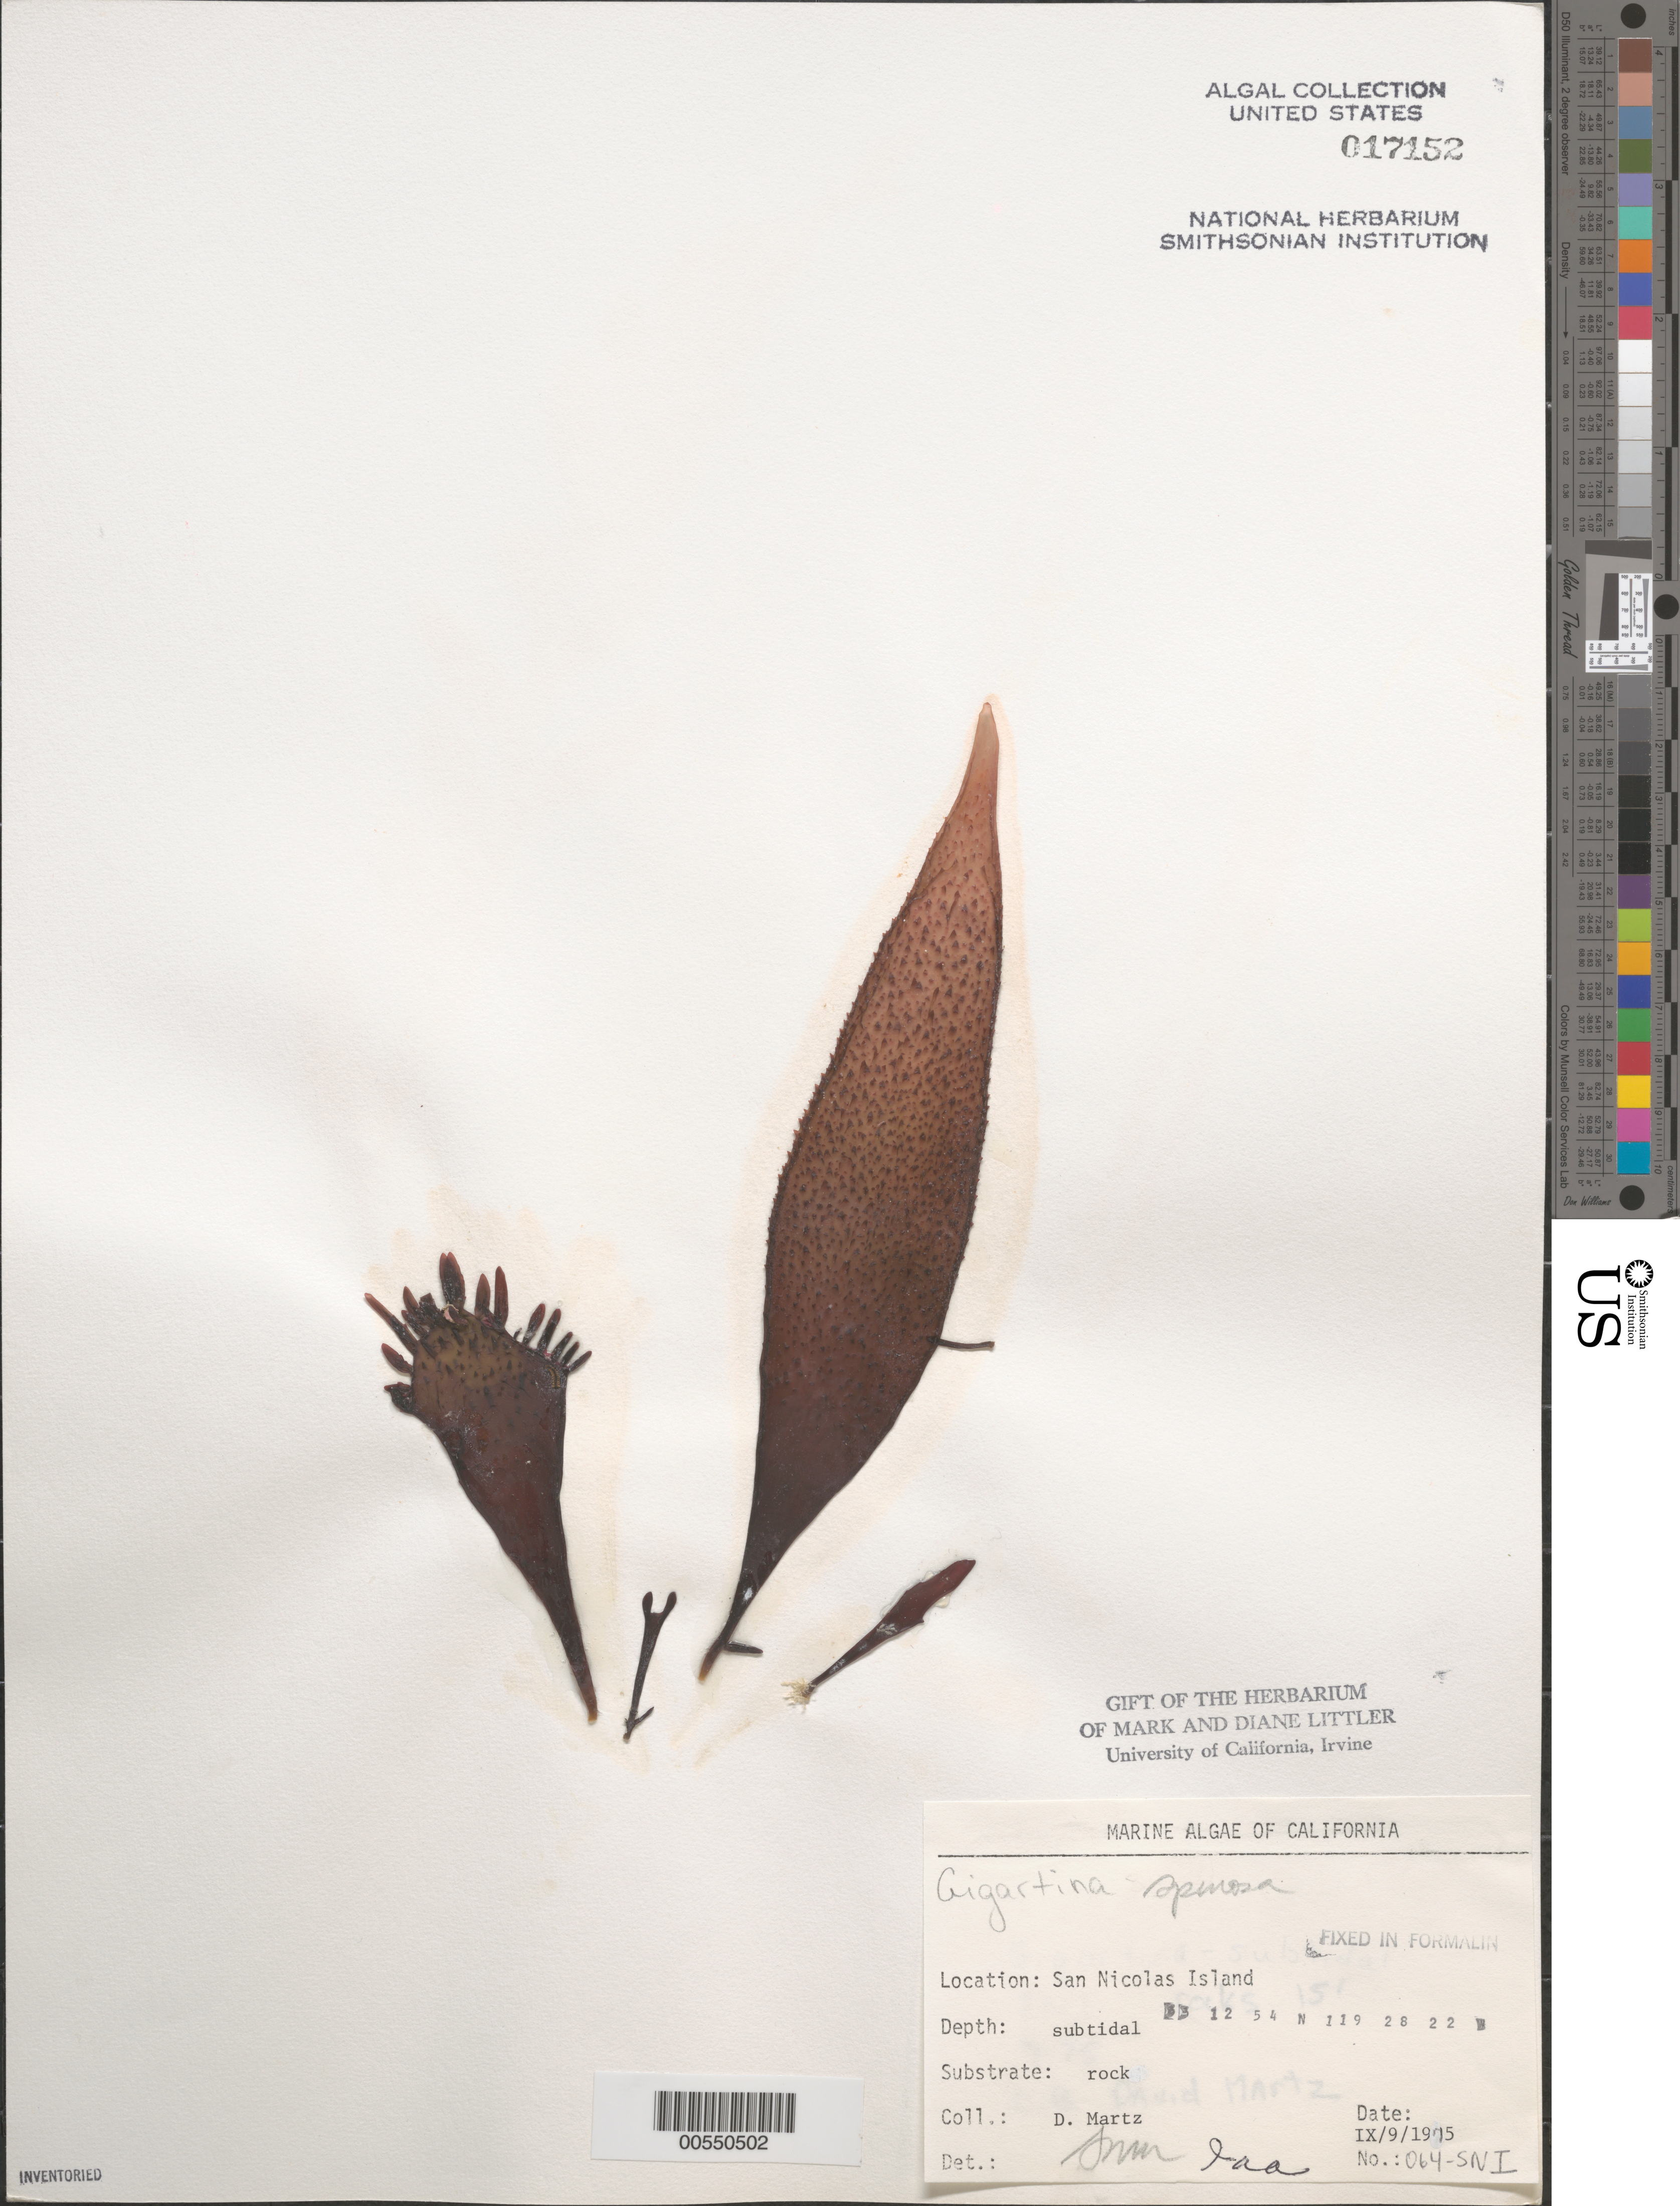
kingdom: Plantae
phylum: Rhodophyta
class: Florideophyceae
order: Gigartinales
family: Gigartinaceae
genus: Chondracanthus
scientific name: Chondracanthus spinosus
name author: (Kütz.) Guiry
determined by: Algae name updating Project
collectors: D. Martz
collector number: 064-sni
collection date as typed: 09 Sep 1975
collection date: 1975-09-09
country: United States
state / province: California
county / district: Ventura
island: San Nicolas Island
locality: Dutch Harbor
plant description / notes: BLM-SOCALBIGHT Rocky Intertidal Survey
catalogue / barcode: US 17152